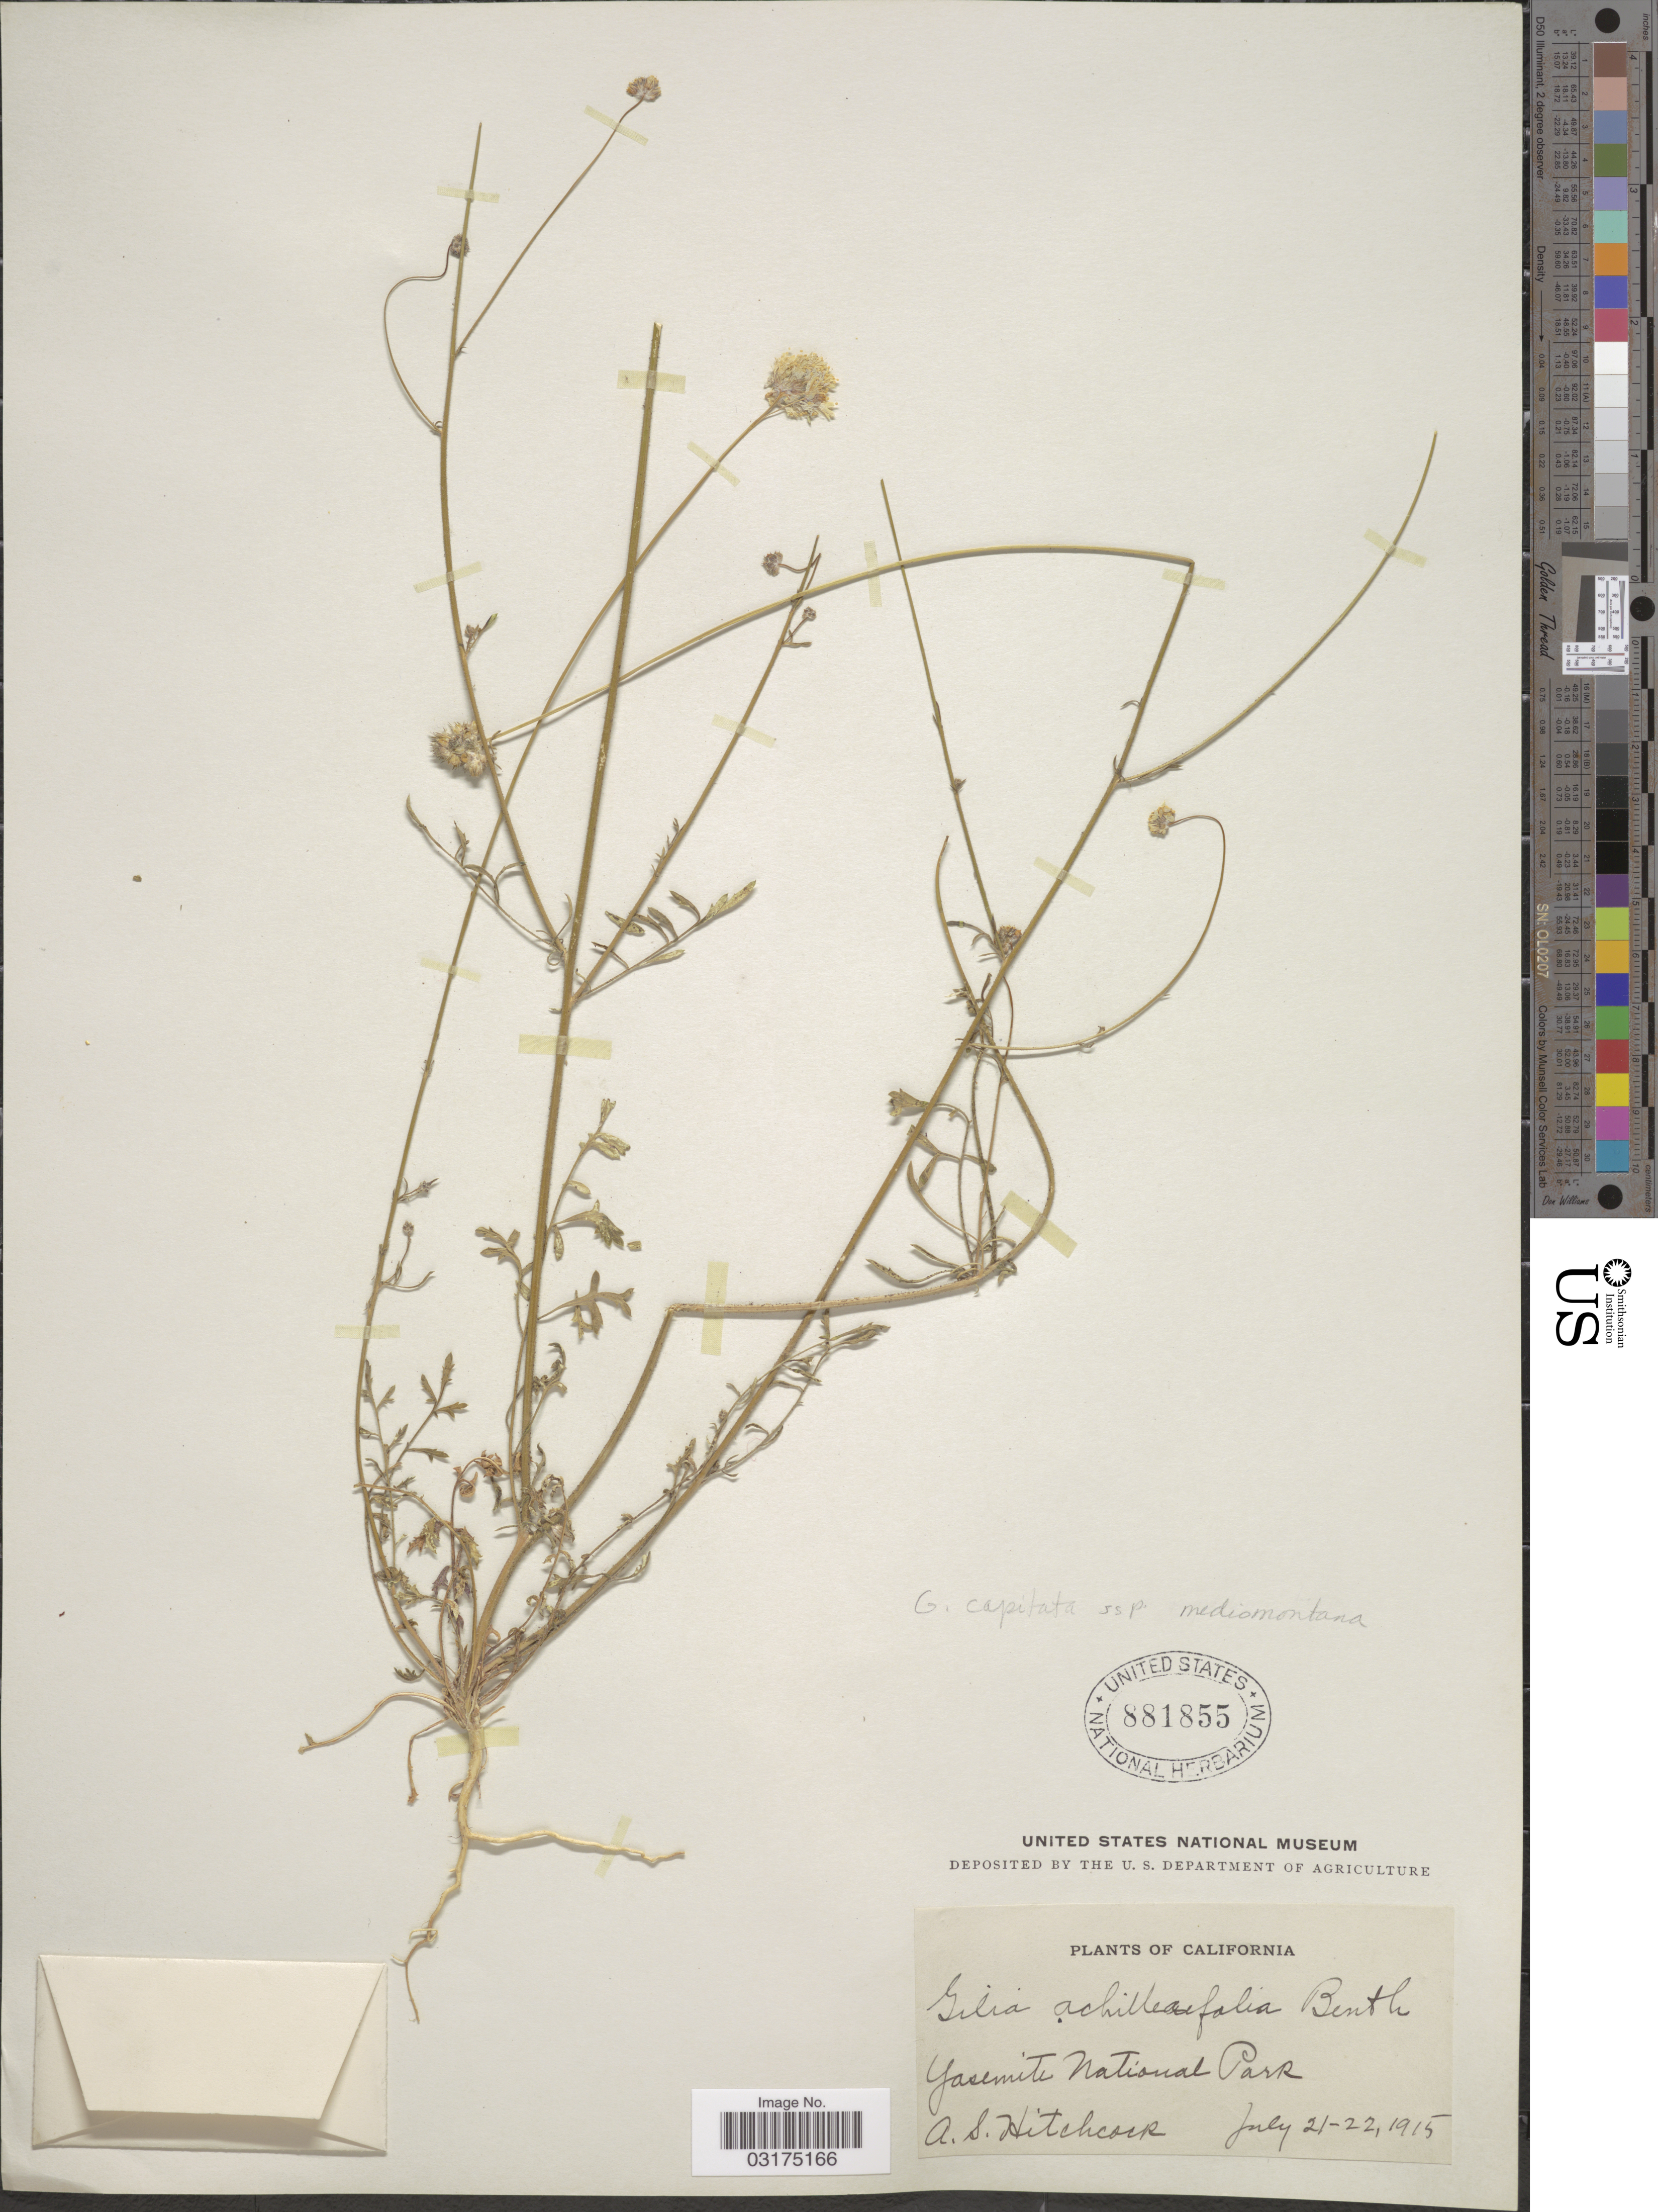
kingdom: Plantae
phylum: Tracheophyta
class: Magnoliopsida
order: Ericales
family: Polemoniaceae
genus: Gilia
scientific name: Gilia capitata subsp. mediomontana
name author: V.E. Grant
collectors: A. S. Hitchcock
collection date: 1915-07-21/1915-07-22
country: United States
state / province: California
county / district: Mariposa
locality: Yosemite National Park.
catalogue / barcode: US 881855